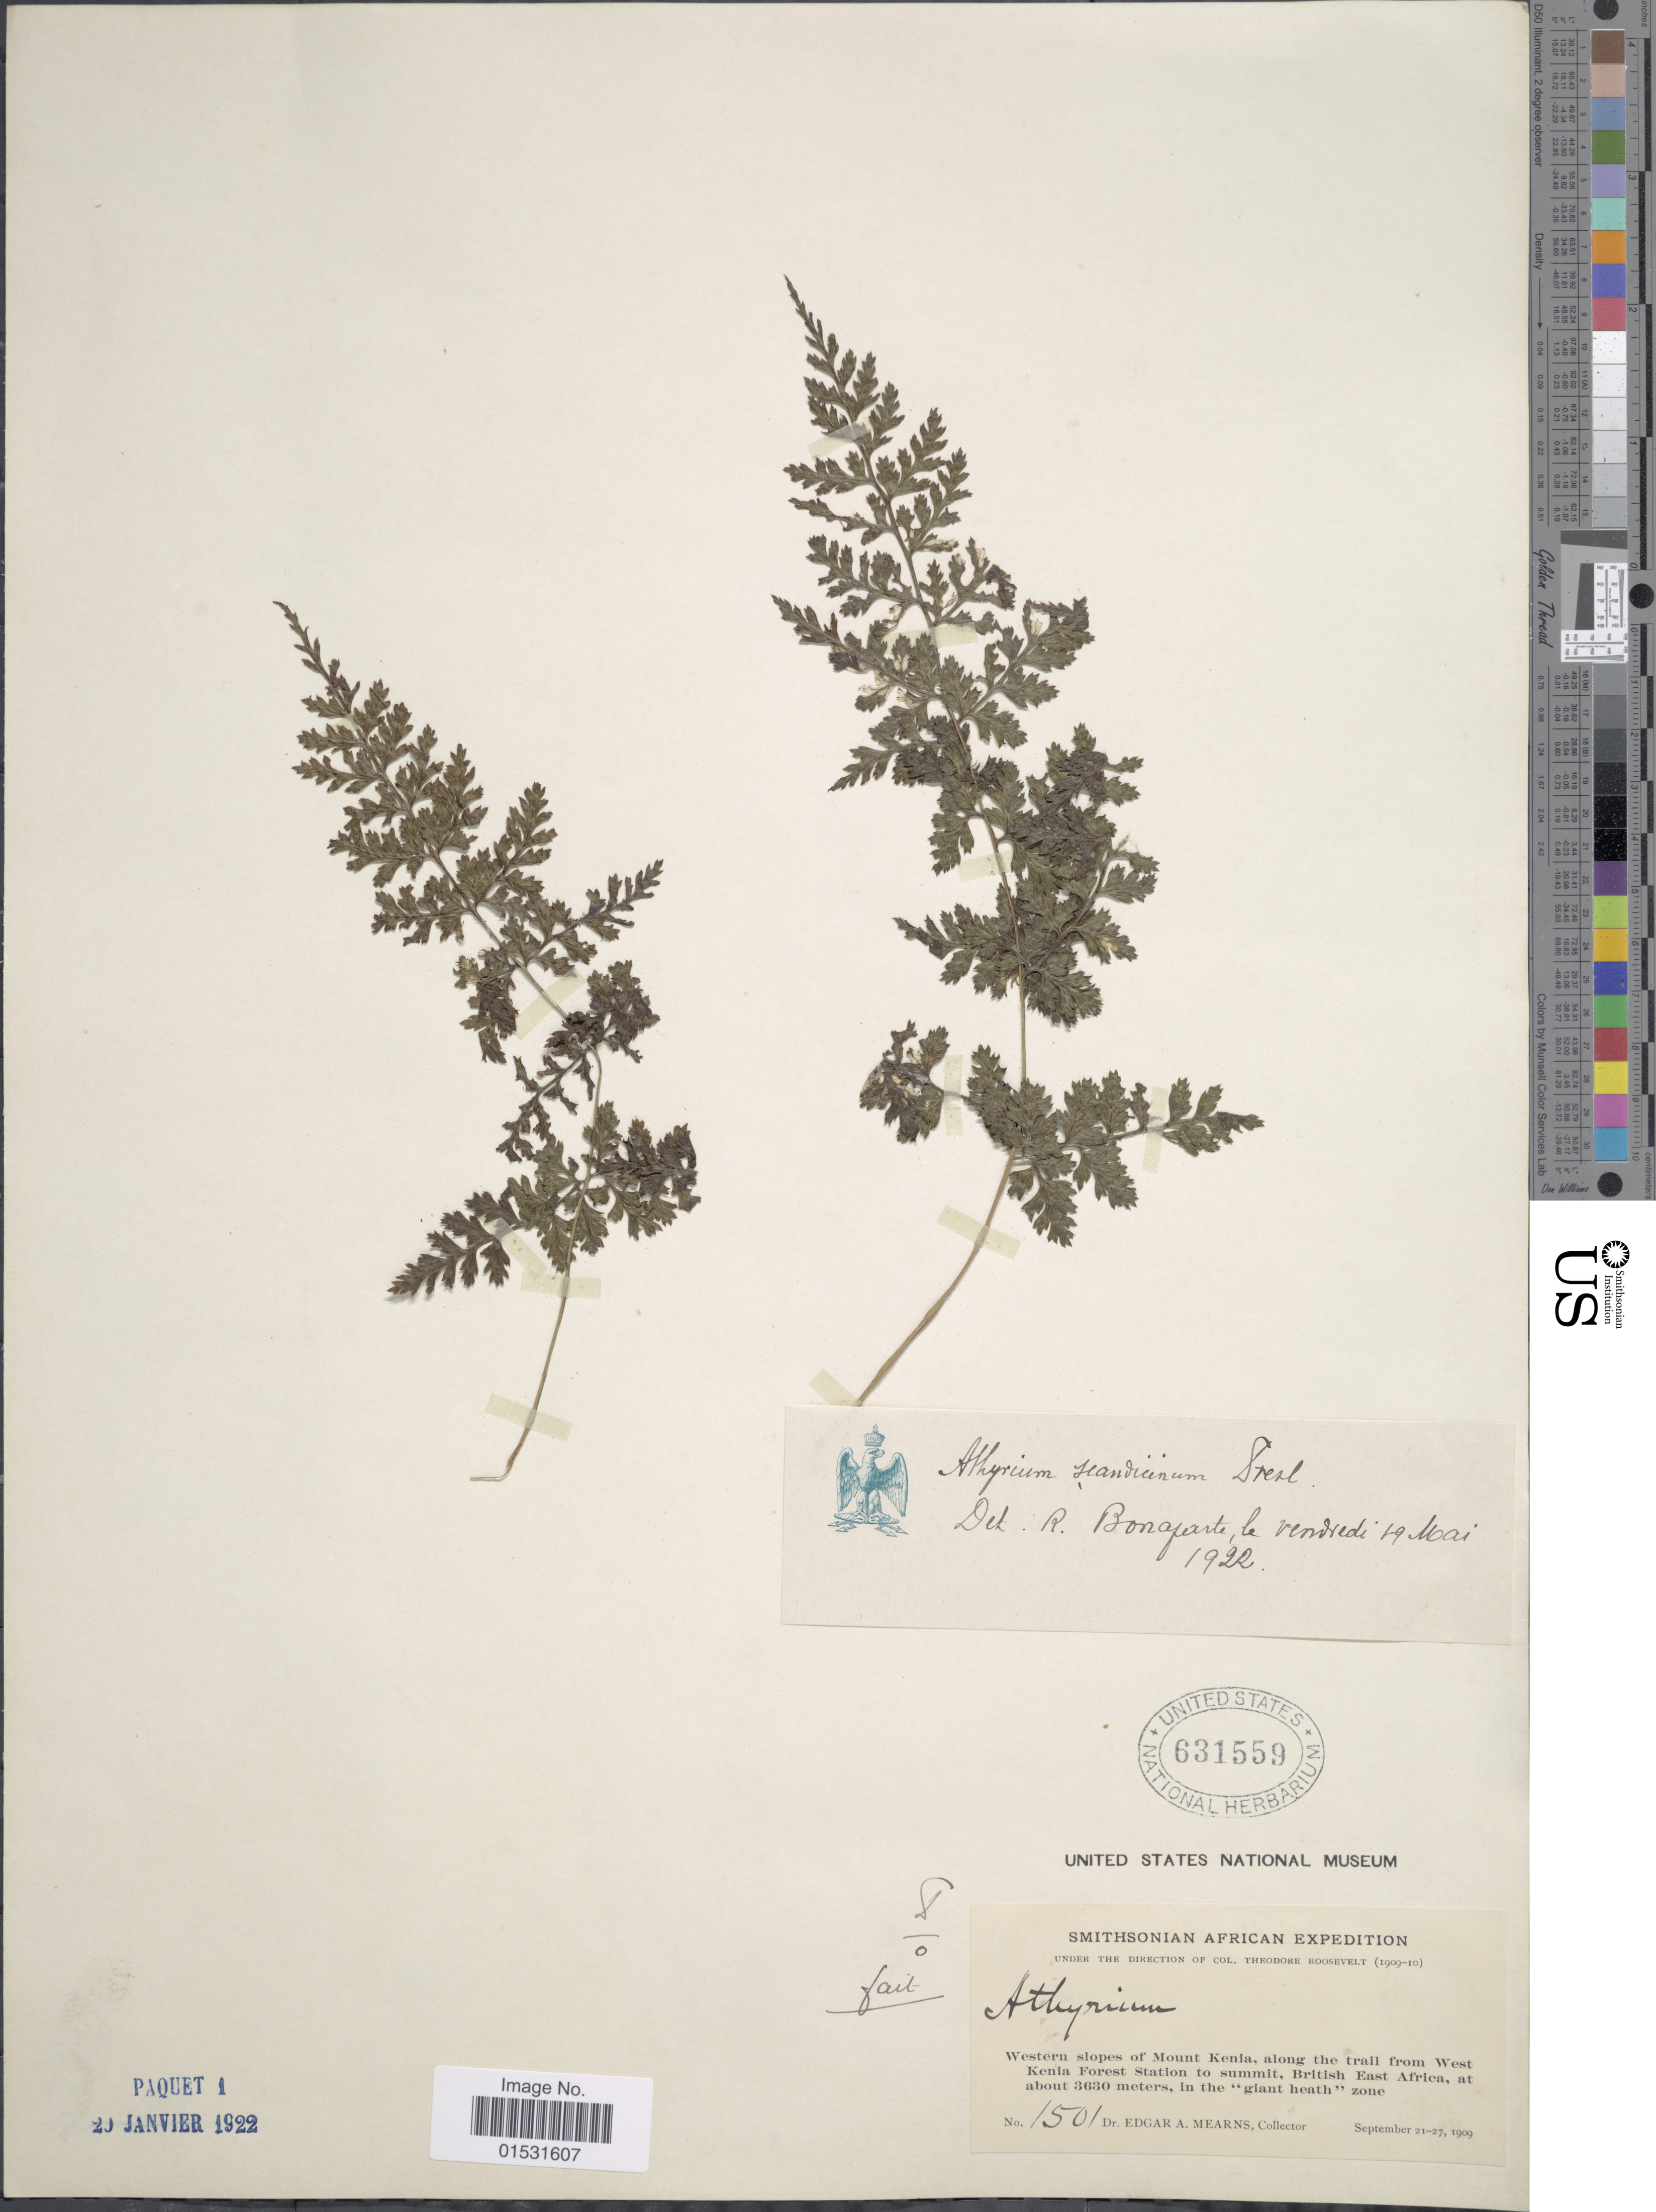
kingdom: Plantae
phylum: Tracheophyta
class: Polypodiopsida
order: Polypodiales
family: Athyriaceae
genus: Athyrium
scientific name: Athyrium scandicinum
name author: (Willd.) C. Presl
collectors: E. A. Mearns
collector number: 1501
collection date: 1909-09-21/1909-09-27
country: Kenya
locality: Western slopes of Mount Kenia, along the trail from West Kenia Forest Station to summit, British East Africa, in the 'giant heath' zone.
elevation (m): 3630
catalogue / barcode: US 631559